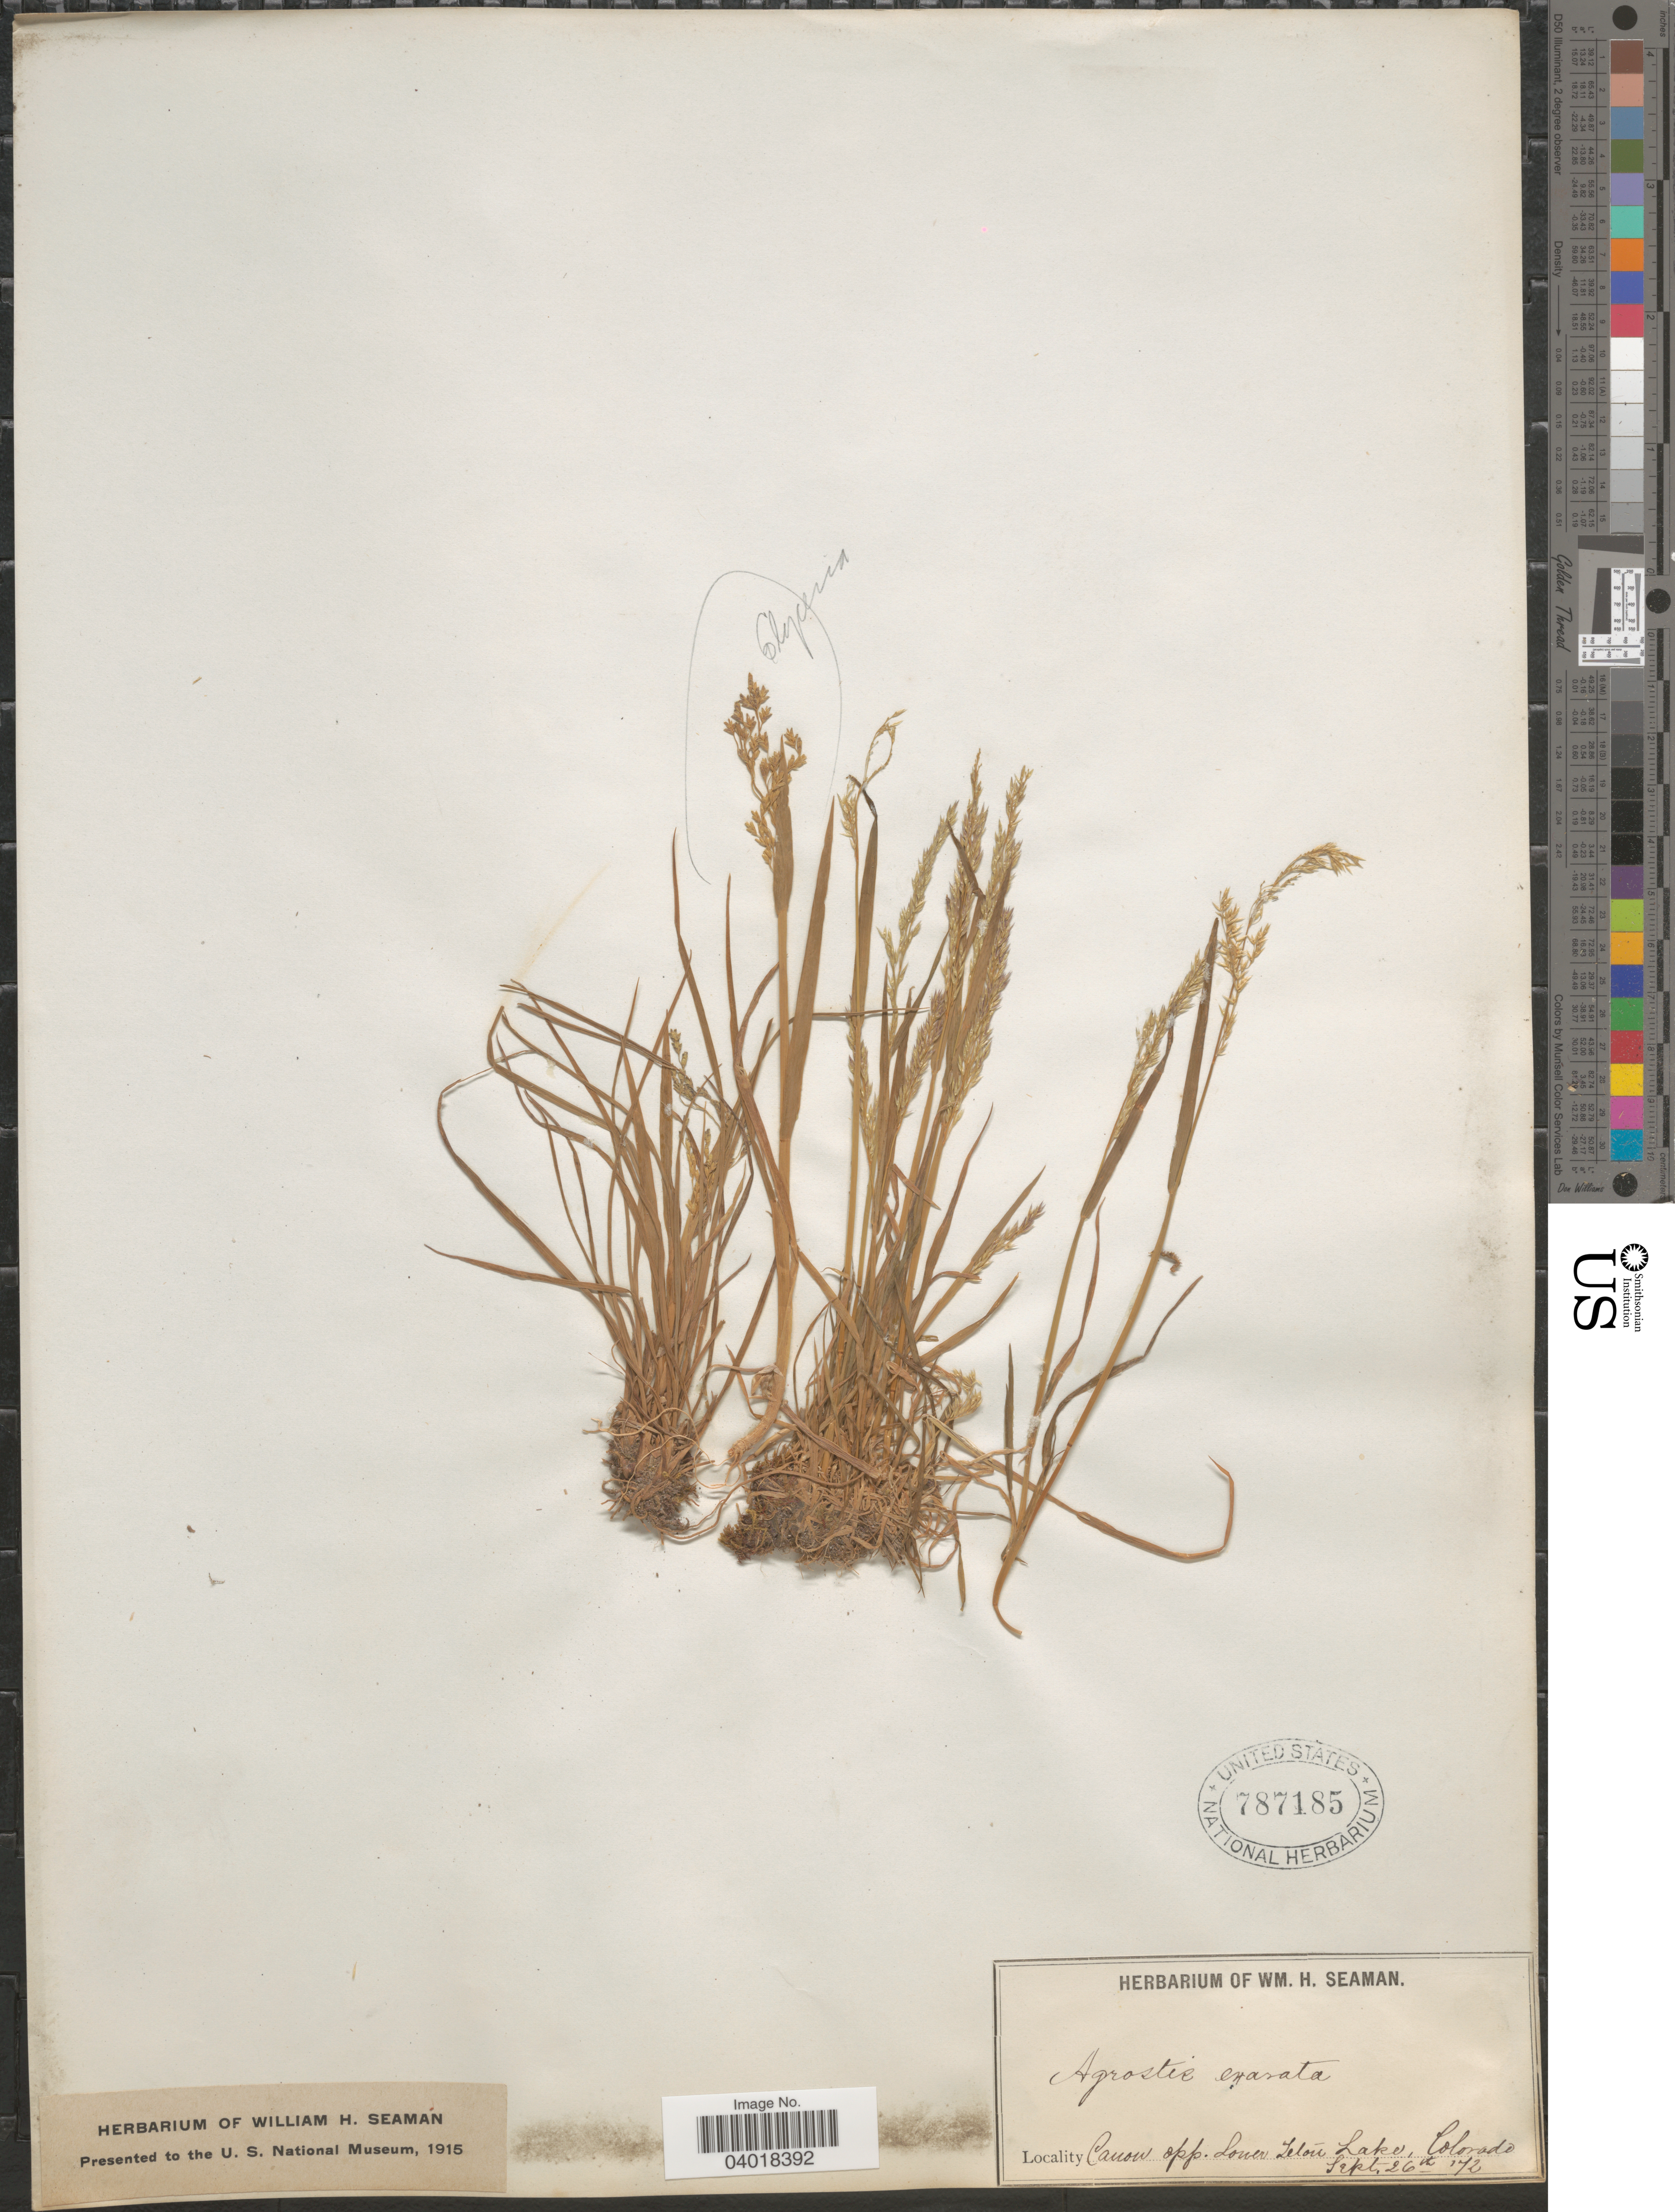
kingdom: Plantae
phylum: Tracheophyta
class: Liliopsida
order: Poales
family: Poaceae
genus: Agrostis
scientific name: Agrostis exarata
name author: Trin.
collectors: Ex herb. W. H. Seaman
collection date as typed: Transcribed d/m/y: 26/9/72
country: United States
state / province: Colorado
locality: Canon opp. Lower Teton Lake.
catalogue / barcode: US 787185